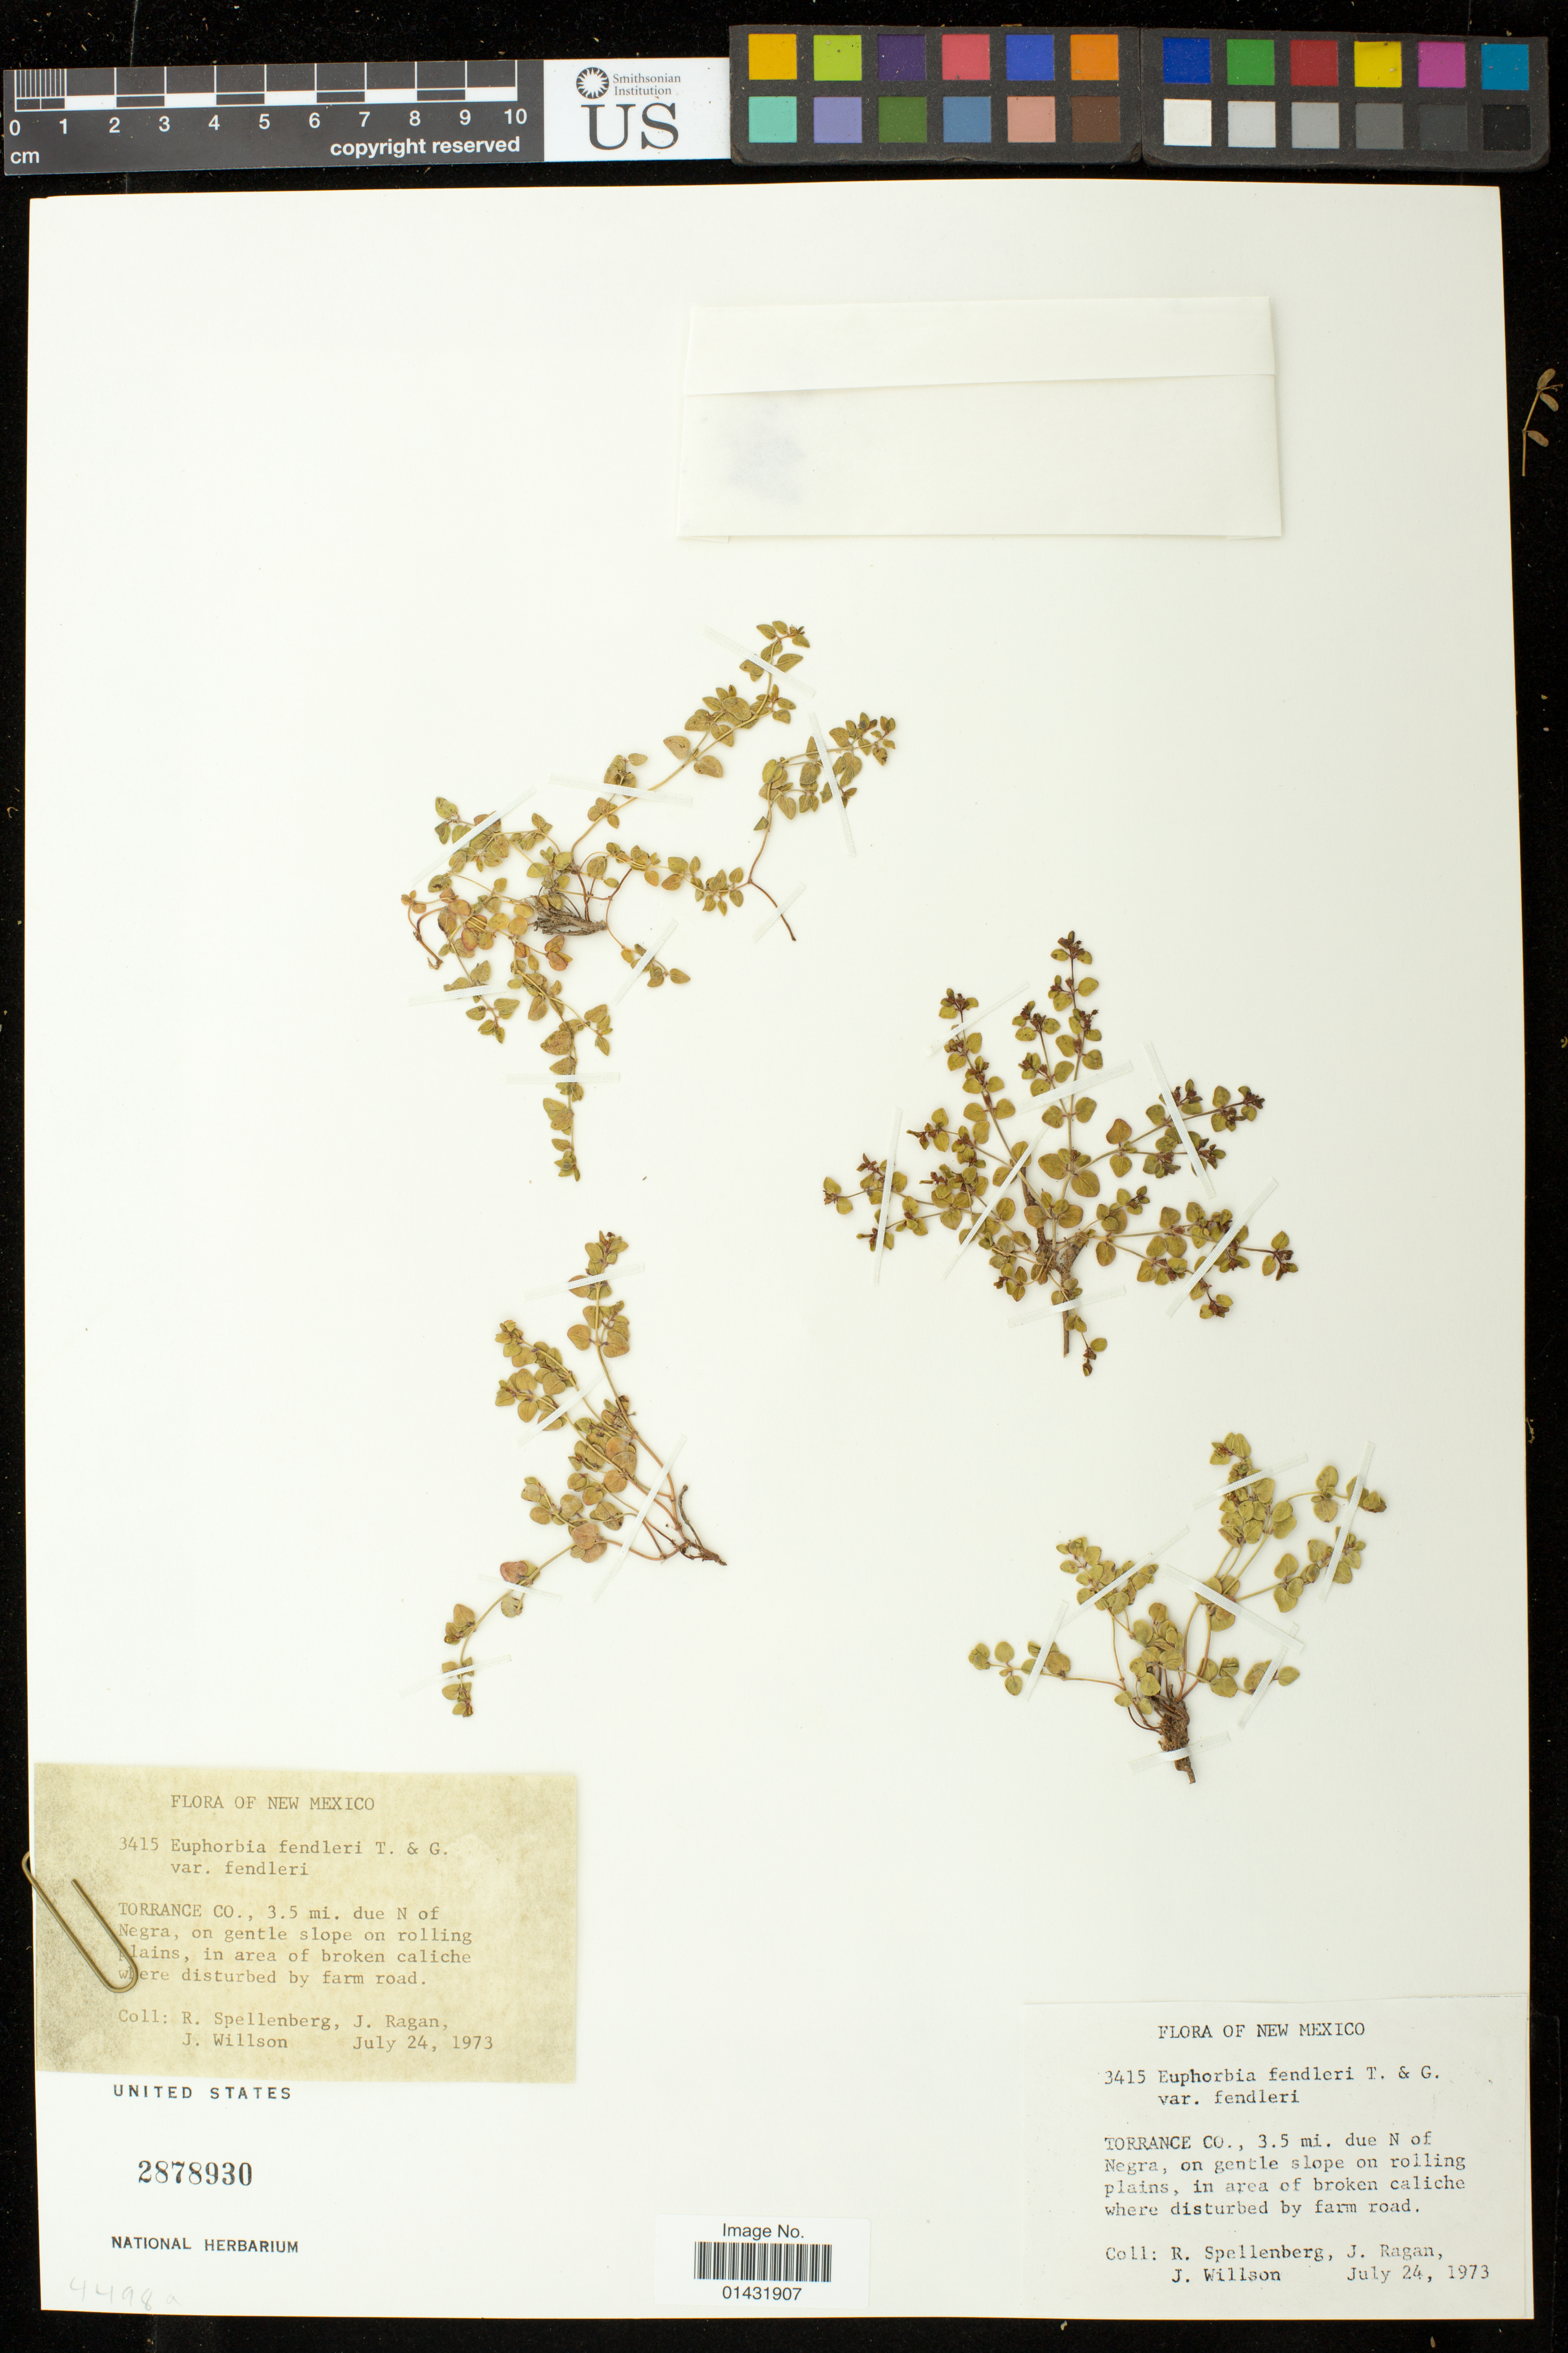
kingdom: Plantae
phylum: Tracheophyta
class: Magnoliopsida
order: Malpighiales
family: Euphorbiaceae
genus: Euphorbia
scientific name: Euphorbia fendleri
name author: Torr. & A. Gray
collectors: R. Spellenberg, J. Willson & J. Ragan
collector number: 3415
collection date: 1973-07-24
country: United States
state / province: New Mexico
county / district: Torrance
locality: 3.5 mi. due N of Negra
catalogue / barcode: US 2878930